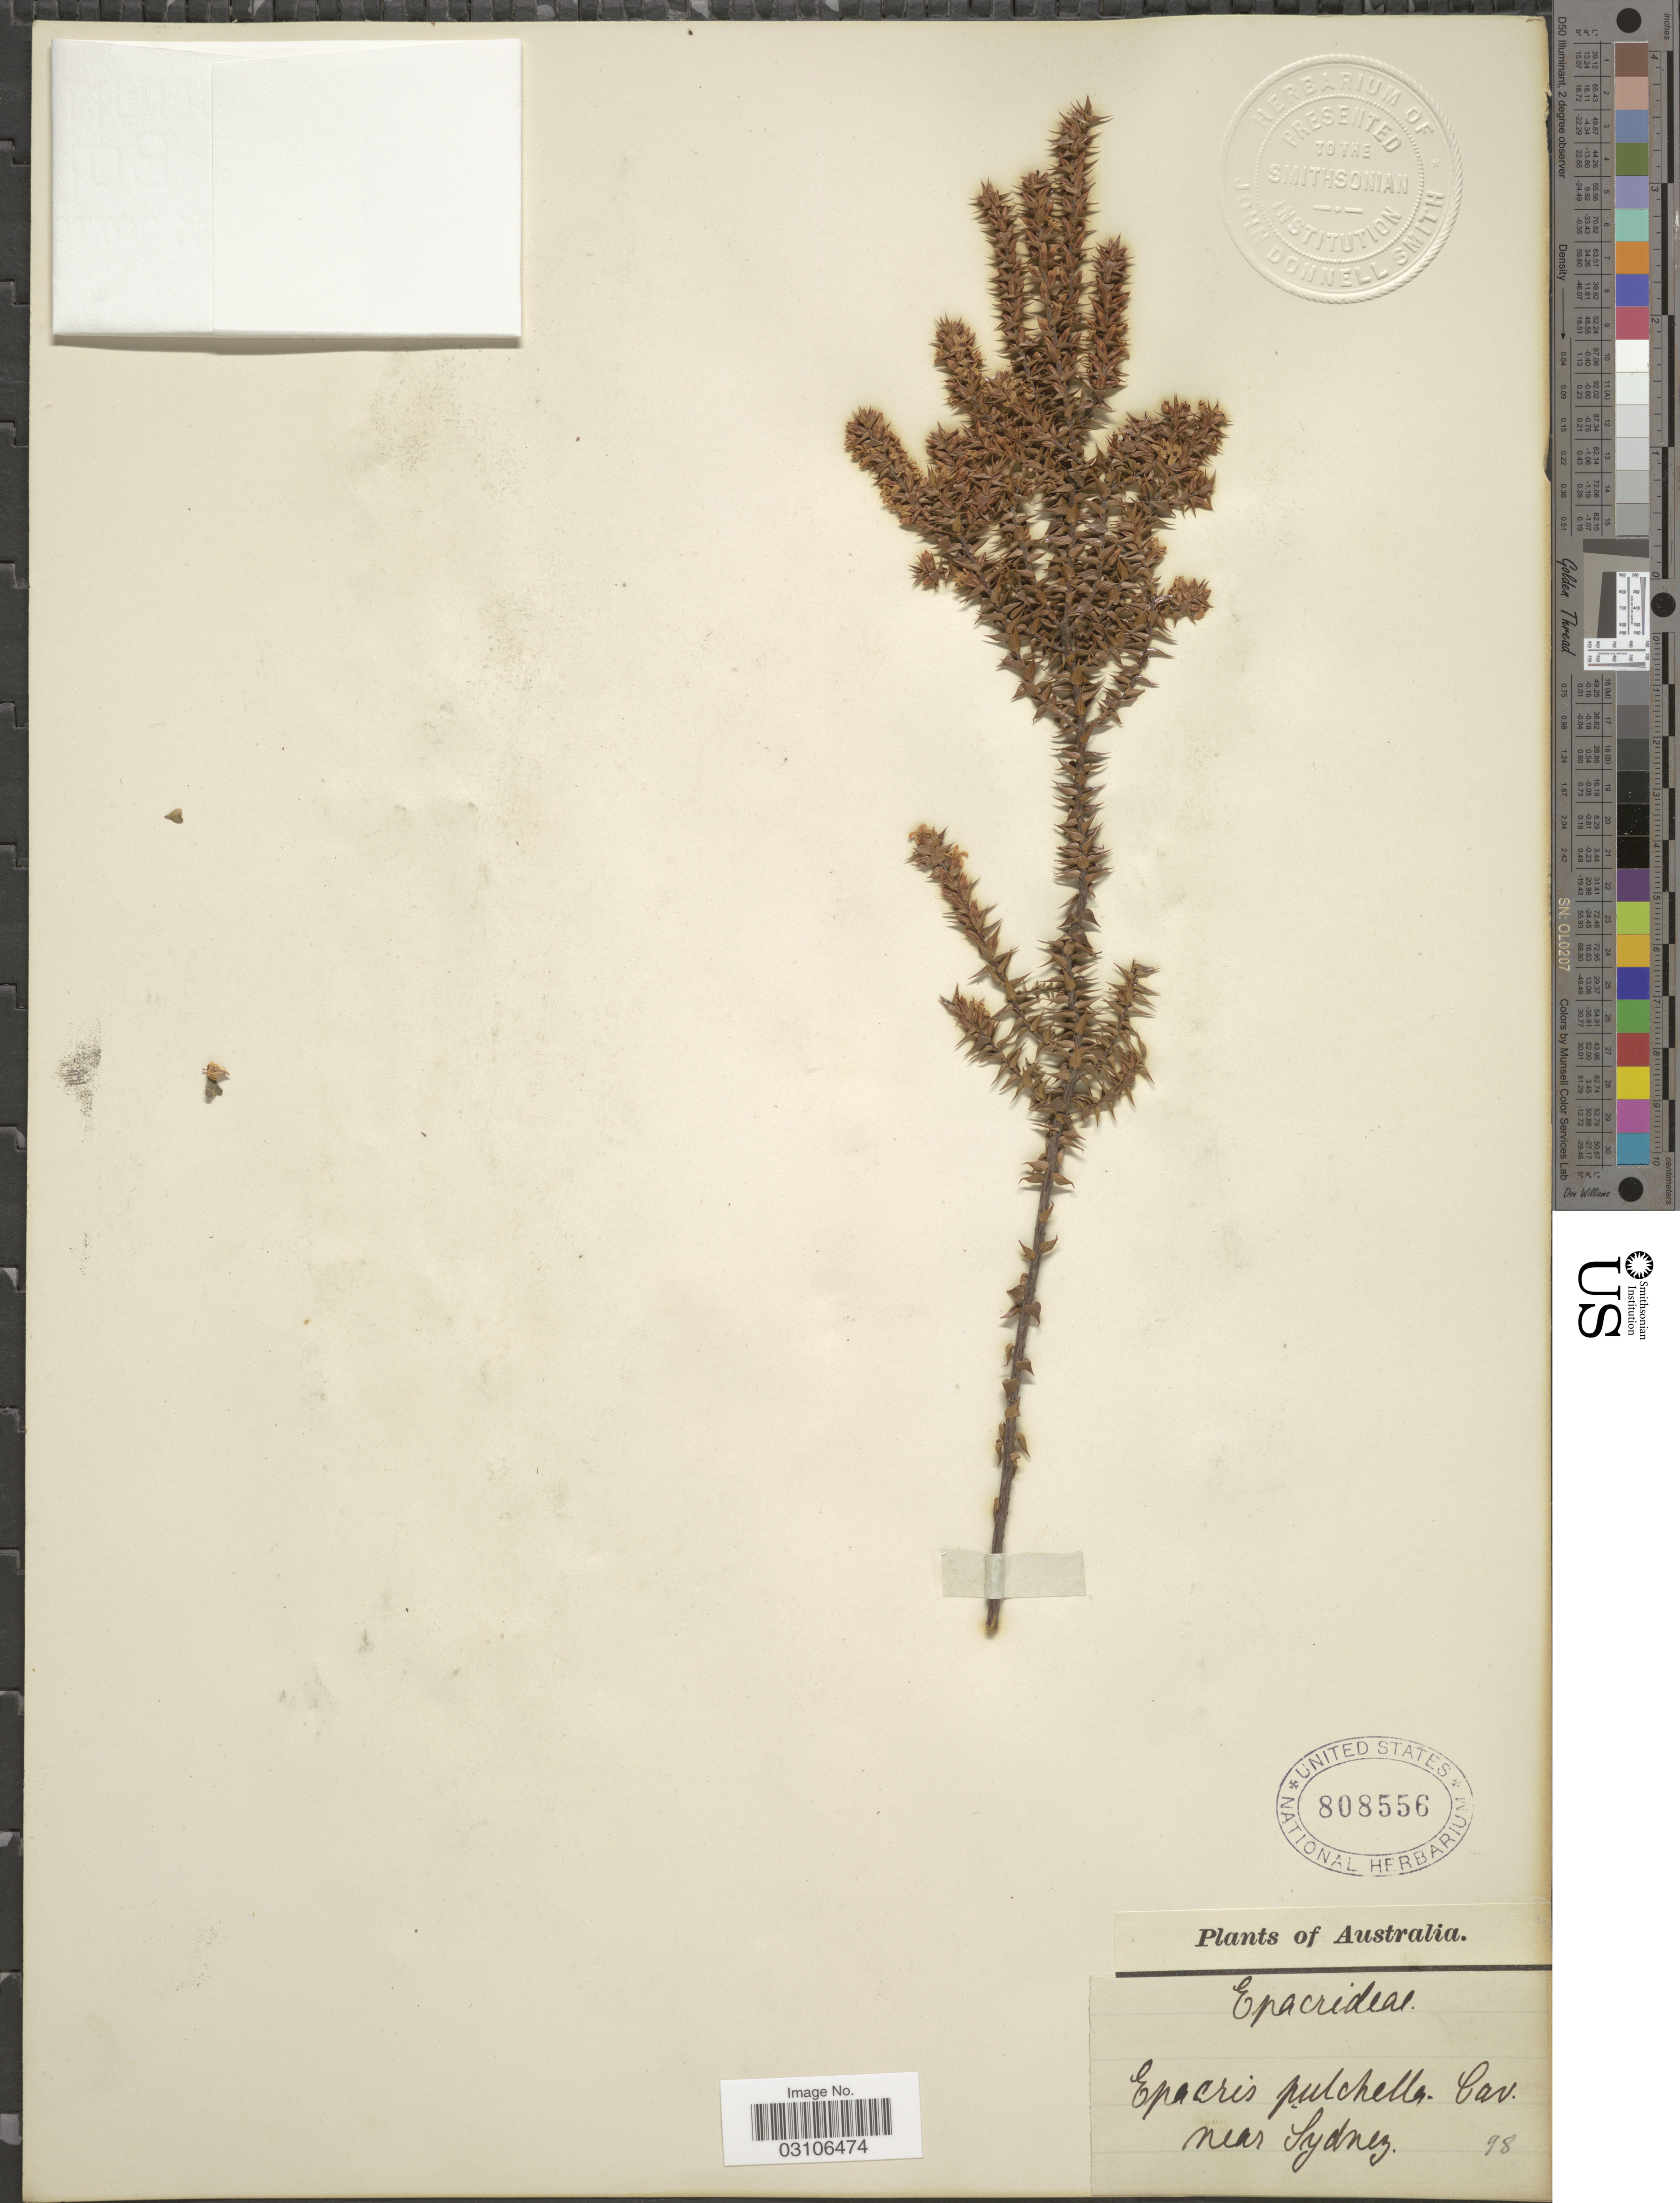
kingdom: Plantae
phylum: Tracheophyta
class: Magnoliopsida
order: Ericales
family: Ericaceae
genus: Epacris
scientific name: Epacris pulchella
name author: Cav.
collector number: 98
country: Australia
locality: Near Sydney.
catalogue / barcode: US 808556